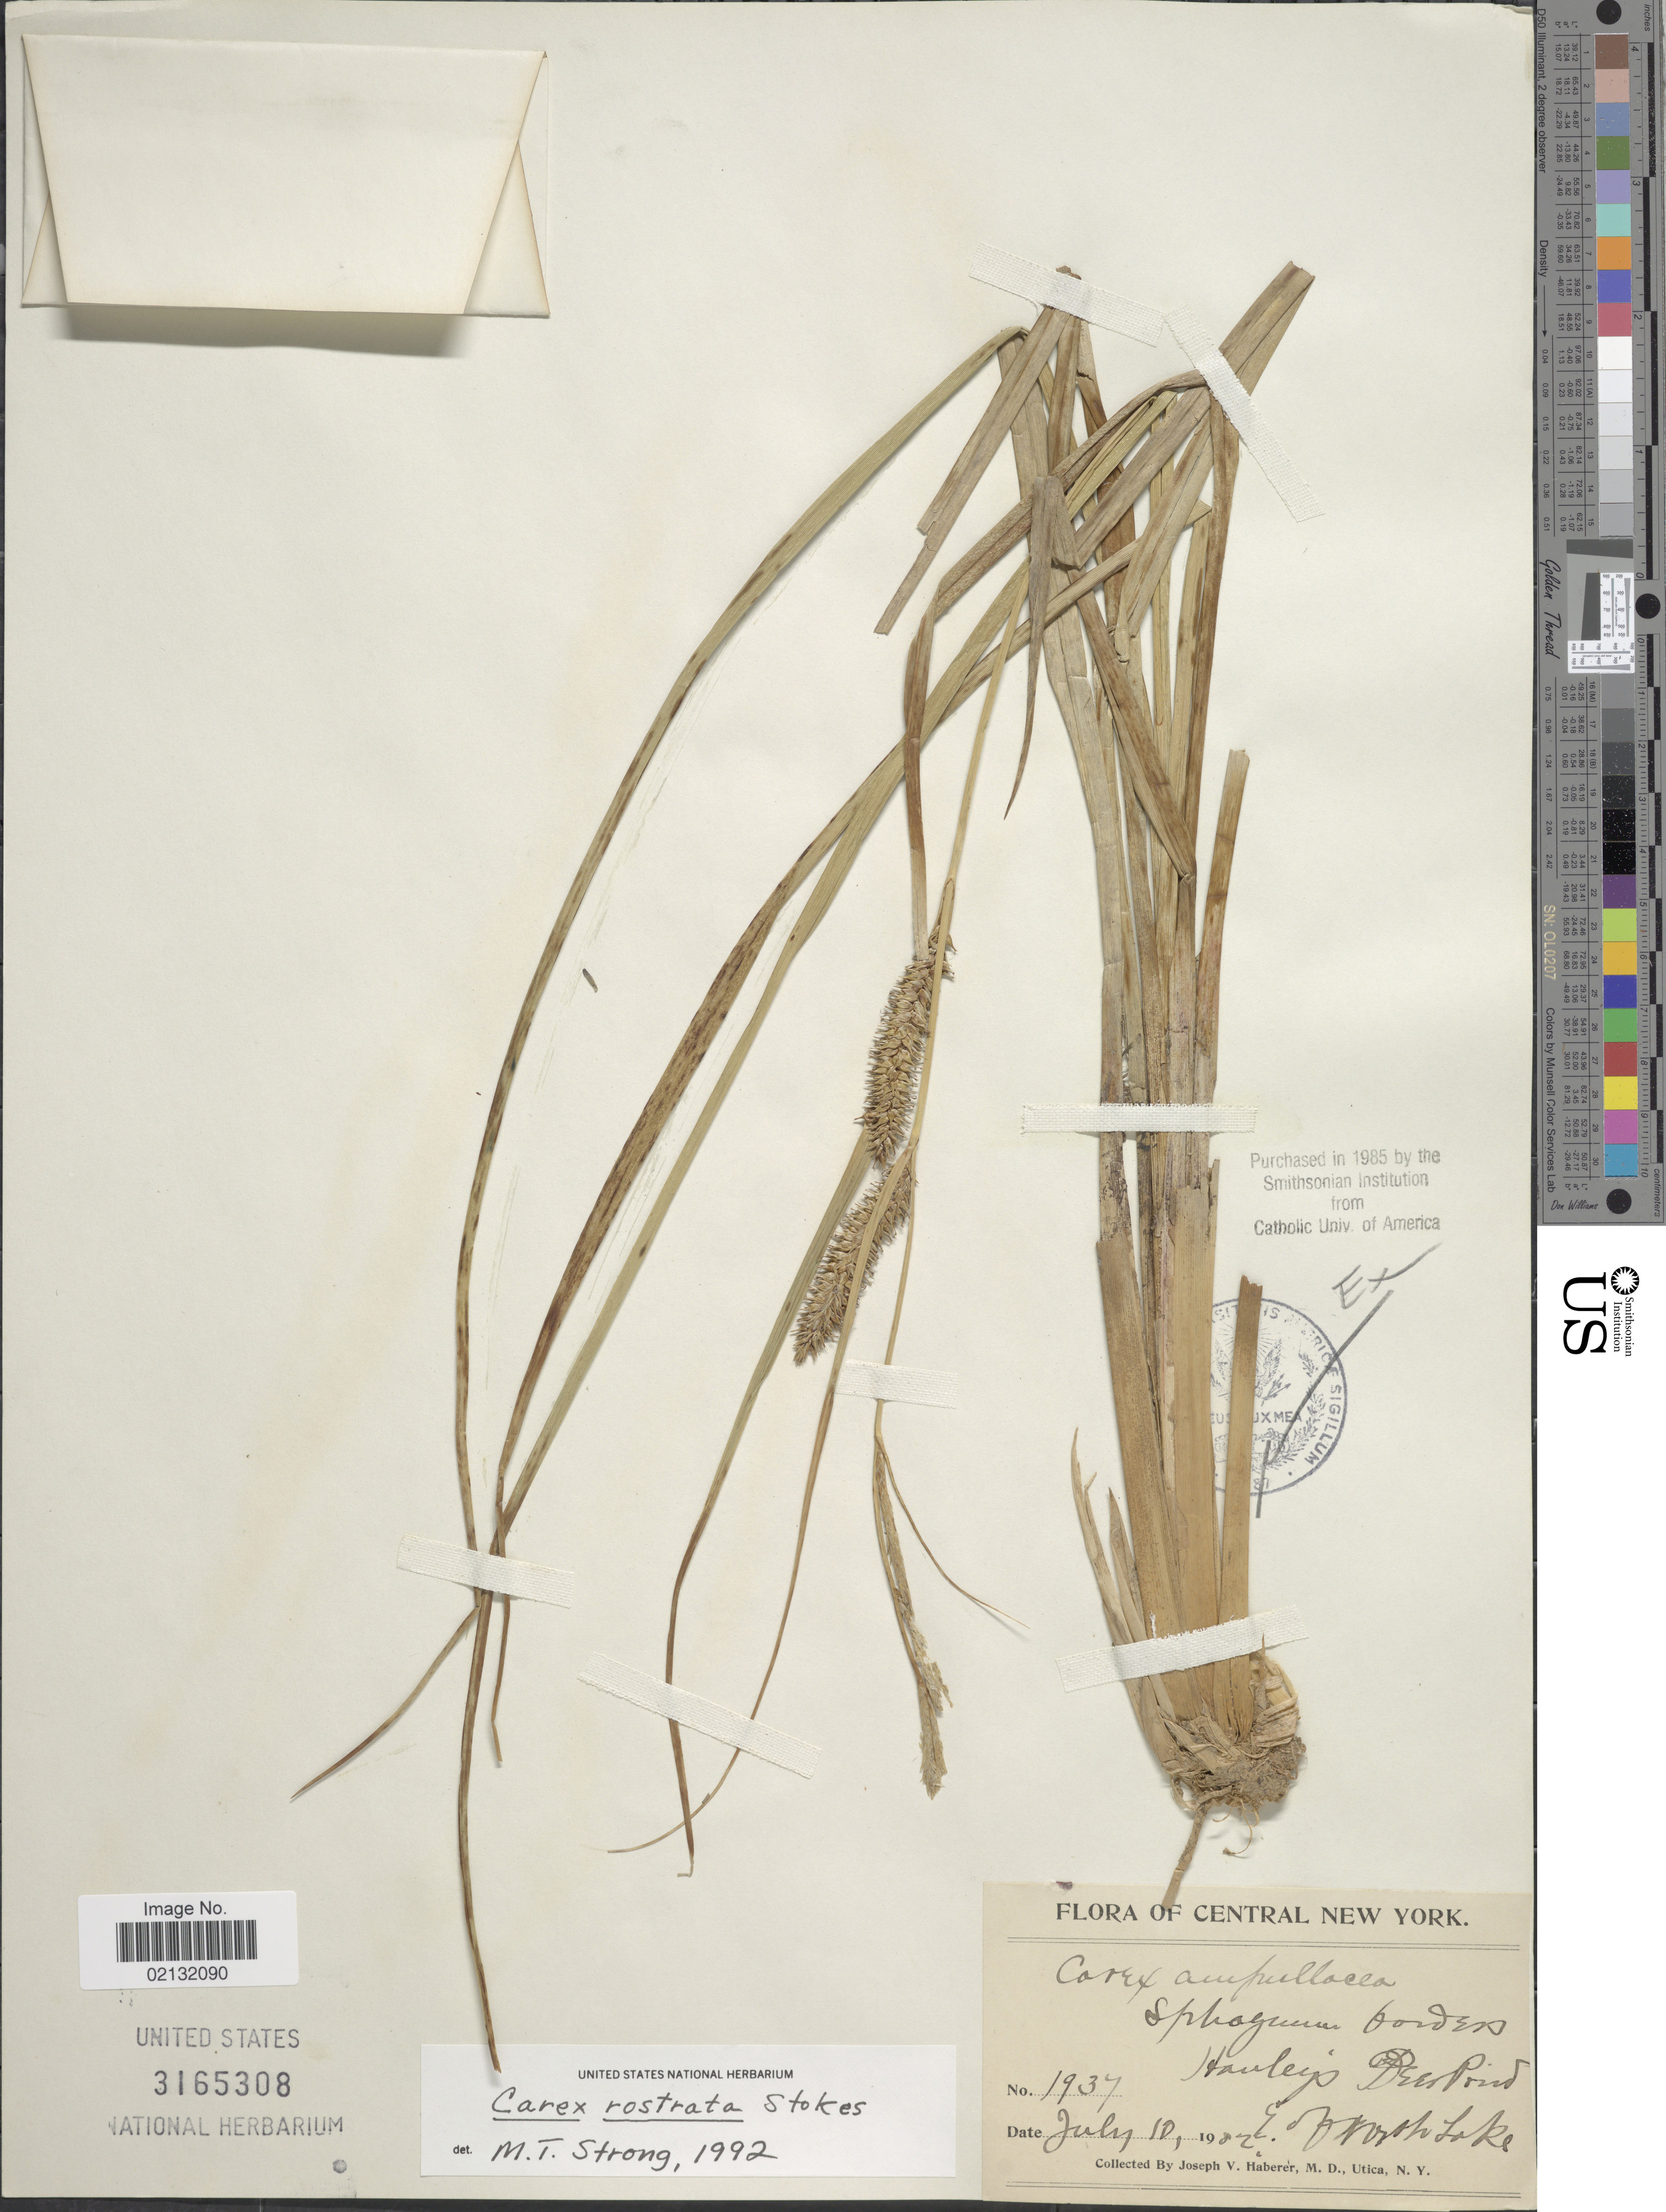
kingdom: Plantae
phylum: Tracheophyta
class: Liliopsida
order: Poales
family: Cyperaceae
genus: Carex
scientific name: Carex rostrata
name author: Stokes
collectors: J. V. Haberer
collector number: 1937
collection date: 1902-07-10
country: United States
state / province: New York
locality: Central New York, Hanleys Deer Pond, E. of North Lake.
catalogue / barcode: US 3165308